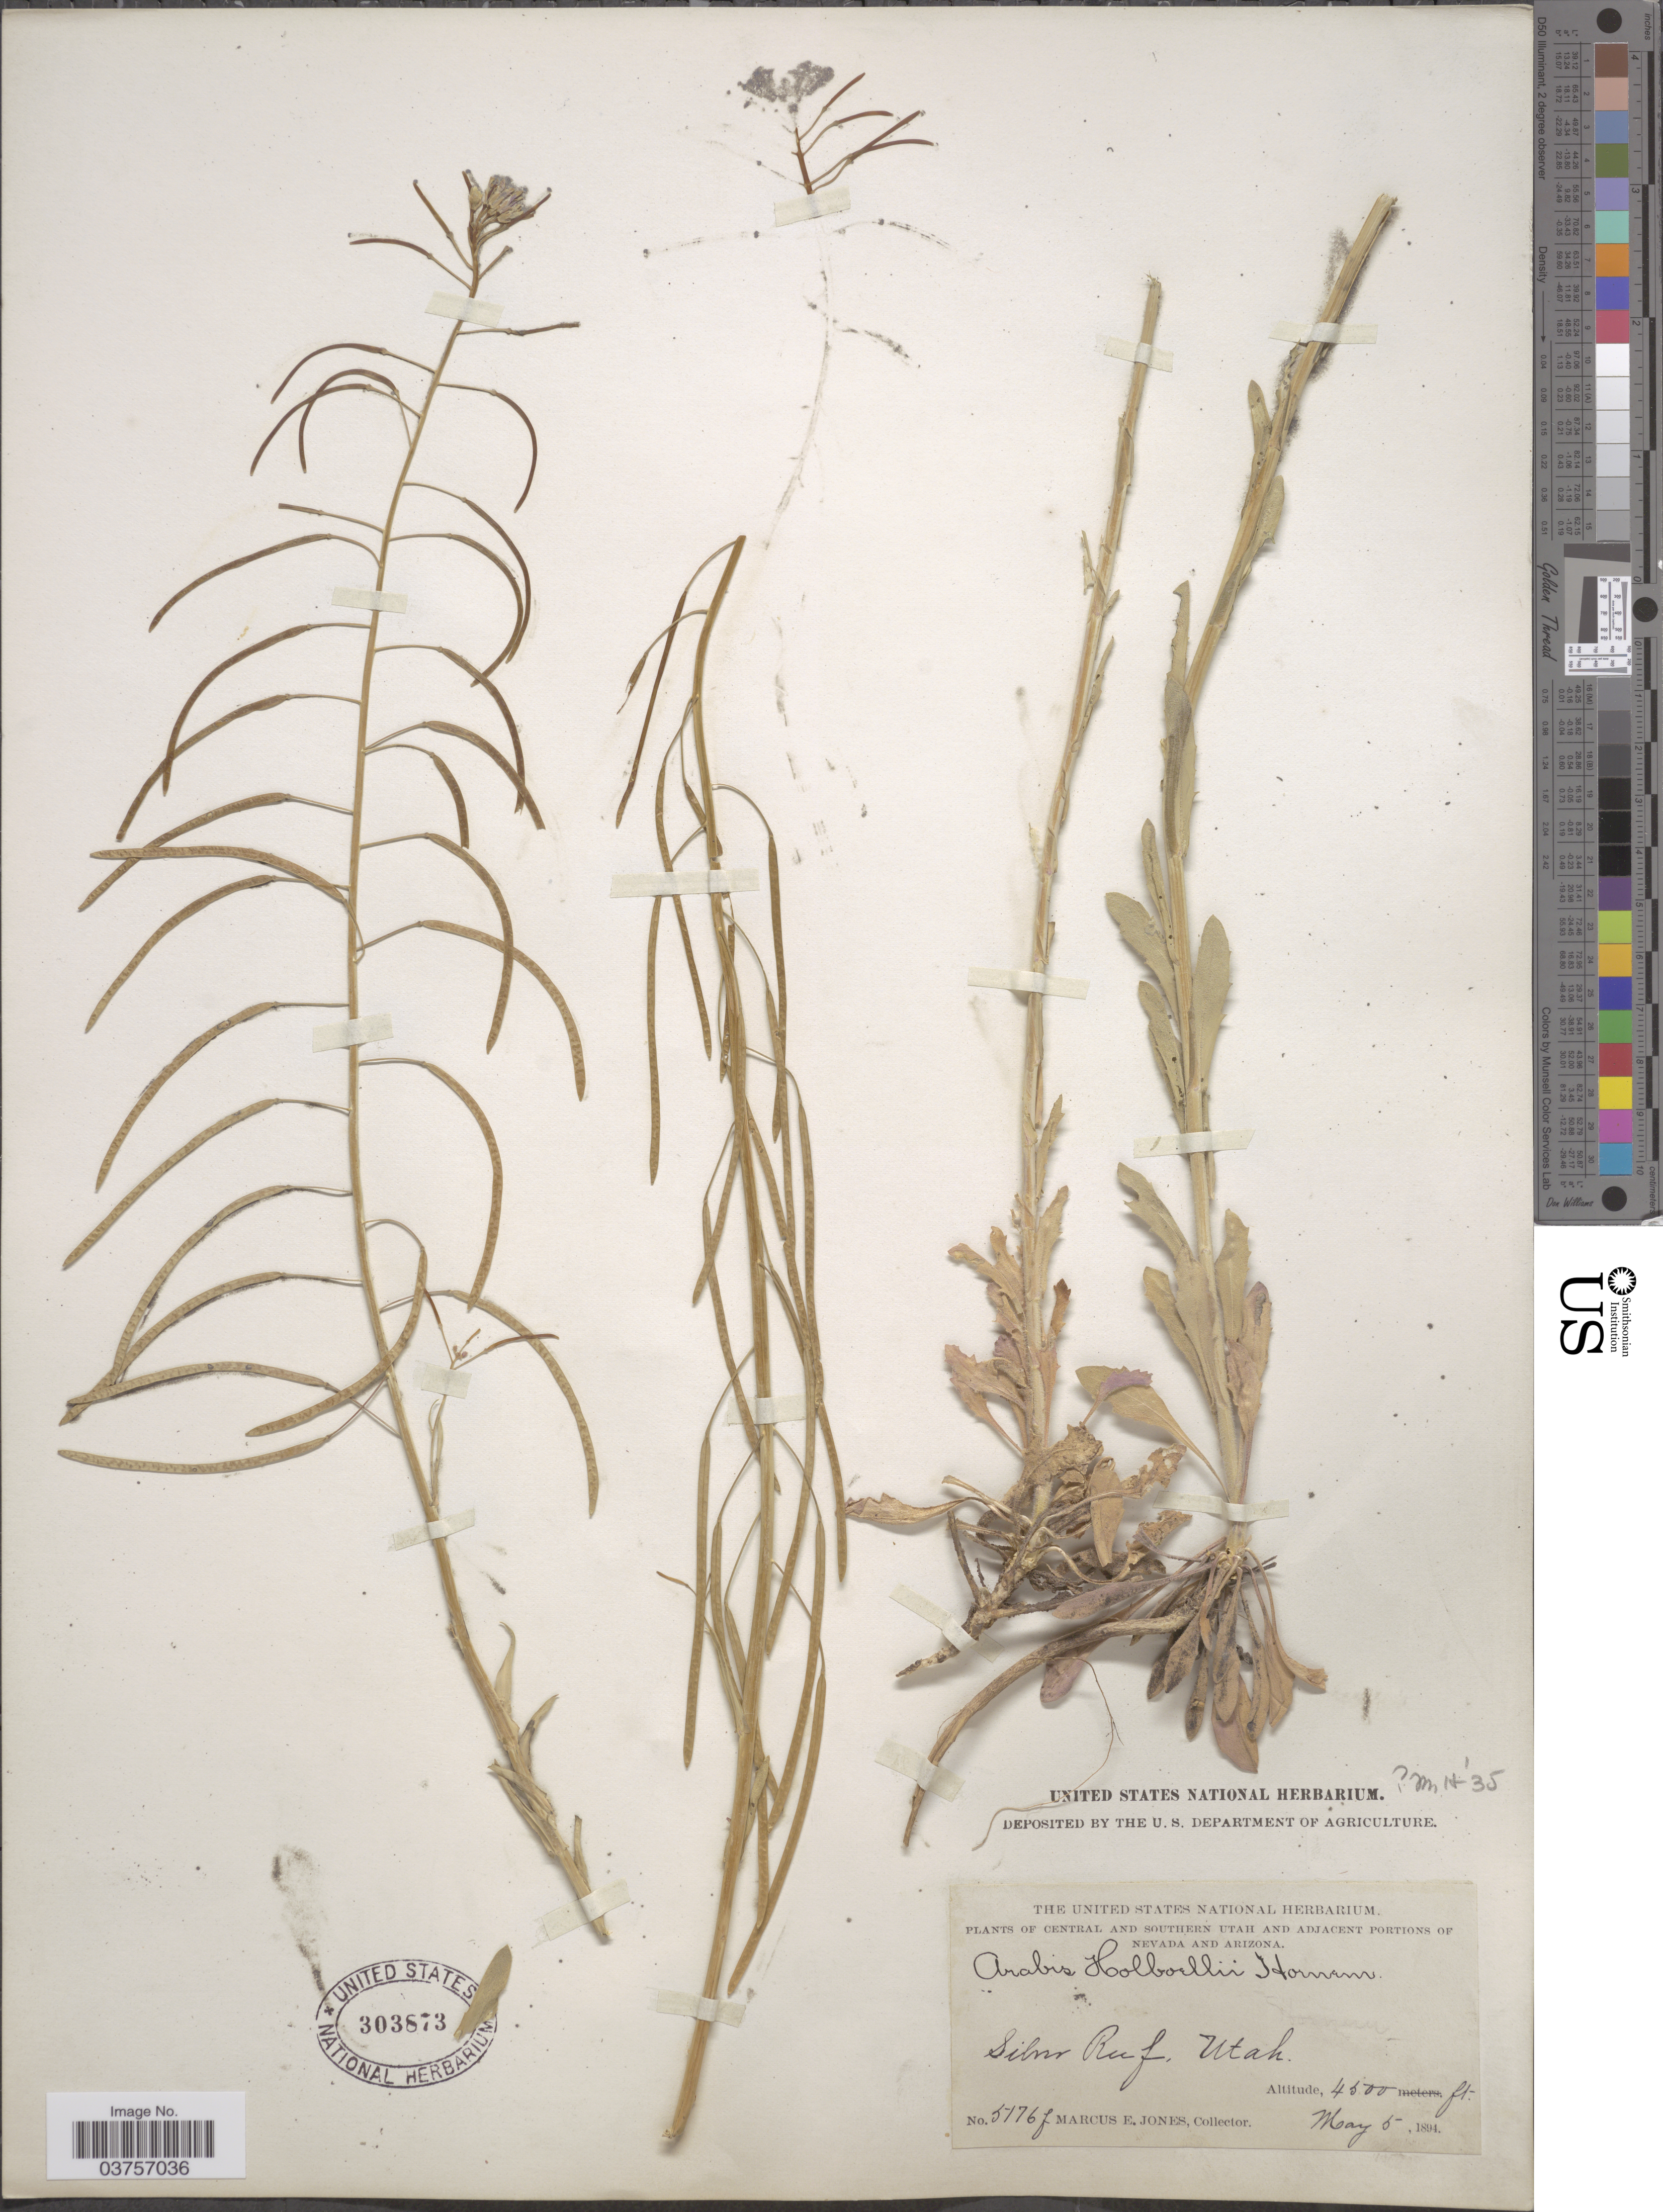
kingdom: Plantae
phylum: Tracheophyta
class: Magnoliopsida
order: Brassicales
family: Brassicaceae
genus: Arabis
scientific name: Arabis fendleri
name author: (S. Watson) Greene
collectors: M. E. Jones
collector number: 5176f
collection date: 1894-05-05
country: United States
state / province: Utah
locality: Central and Southern Utah. Silver Reef.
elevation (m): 1372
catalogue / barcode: US 303873